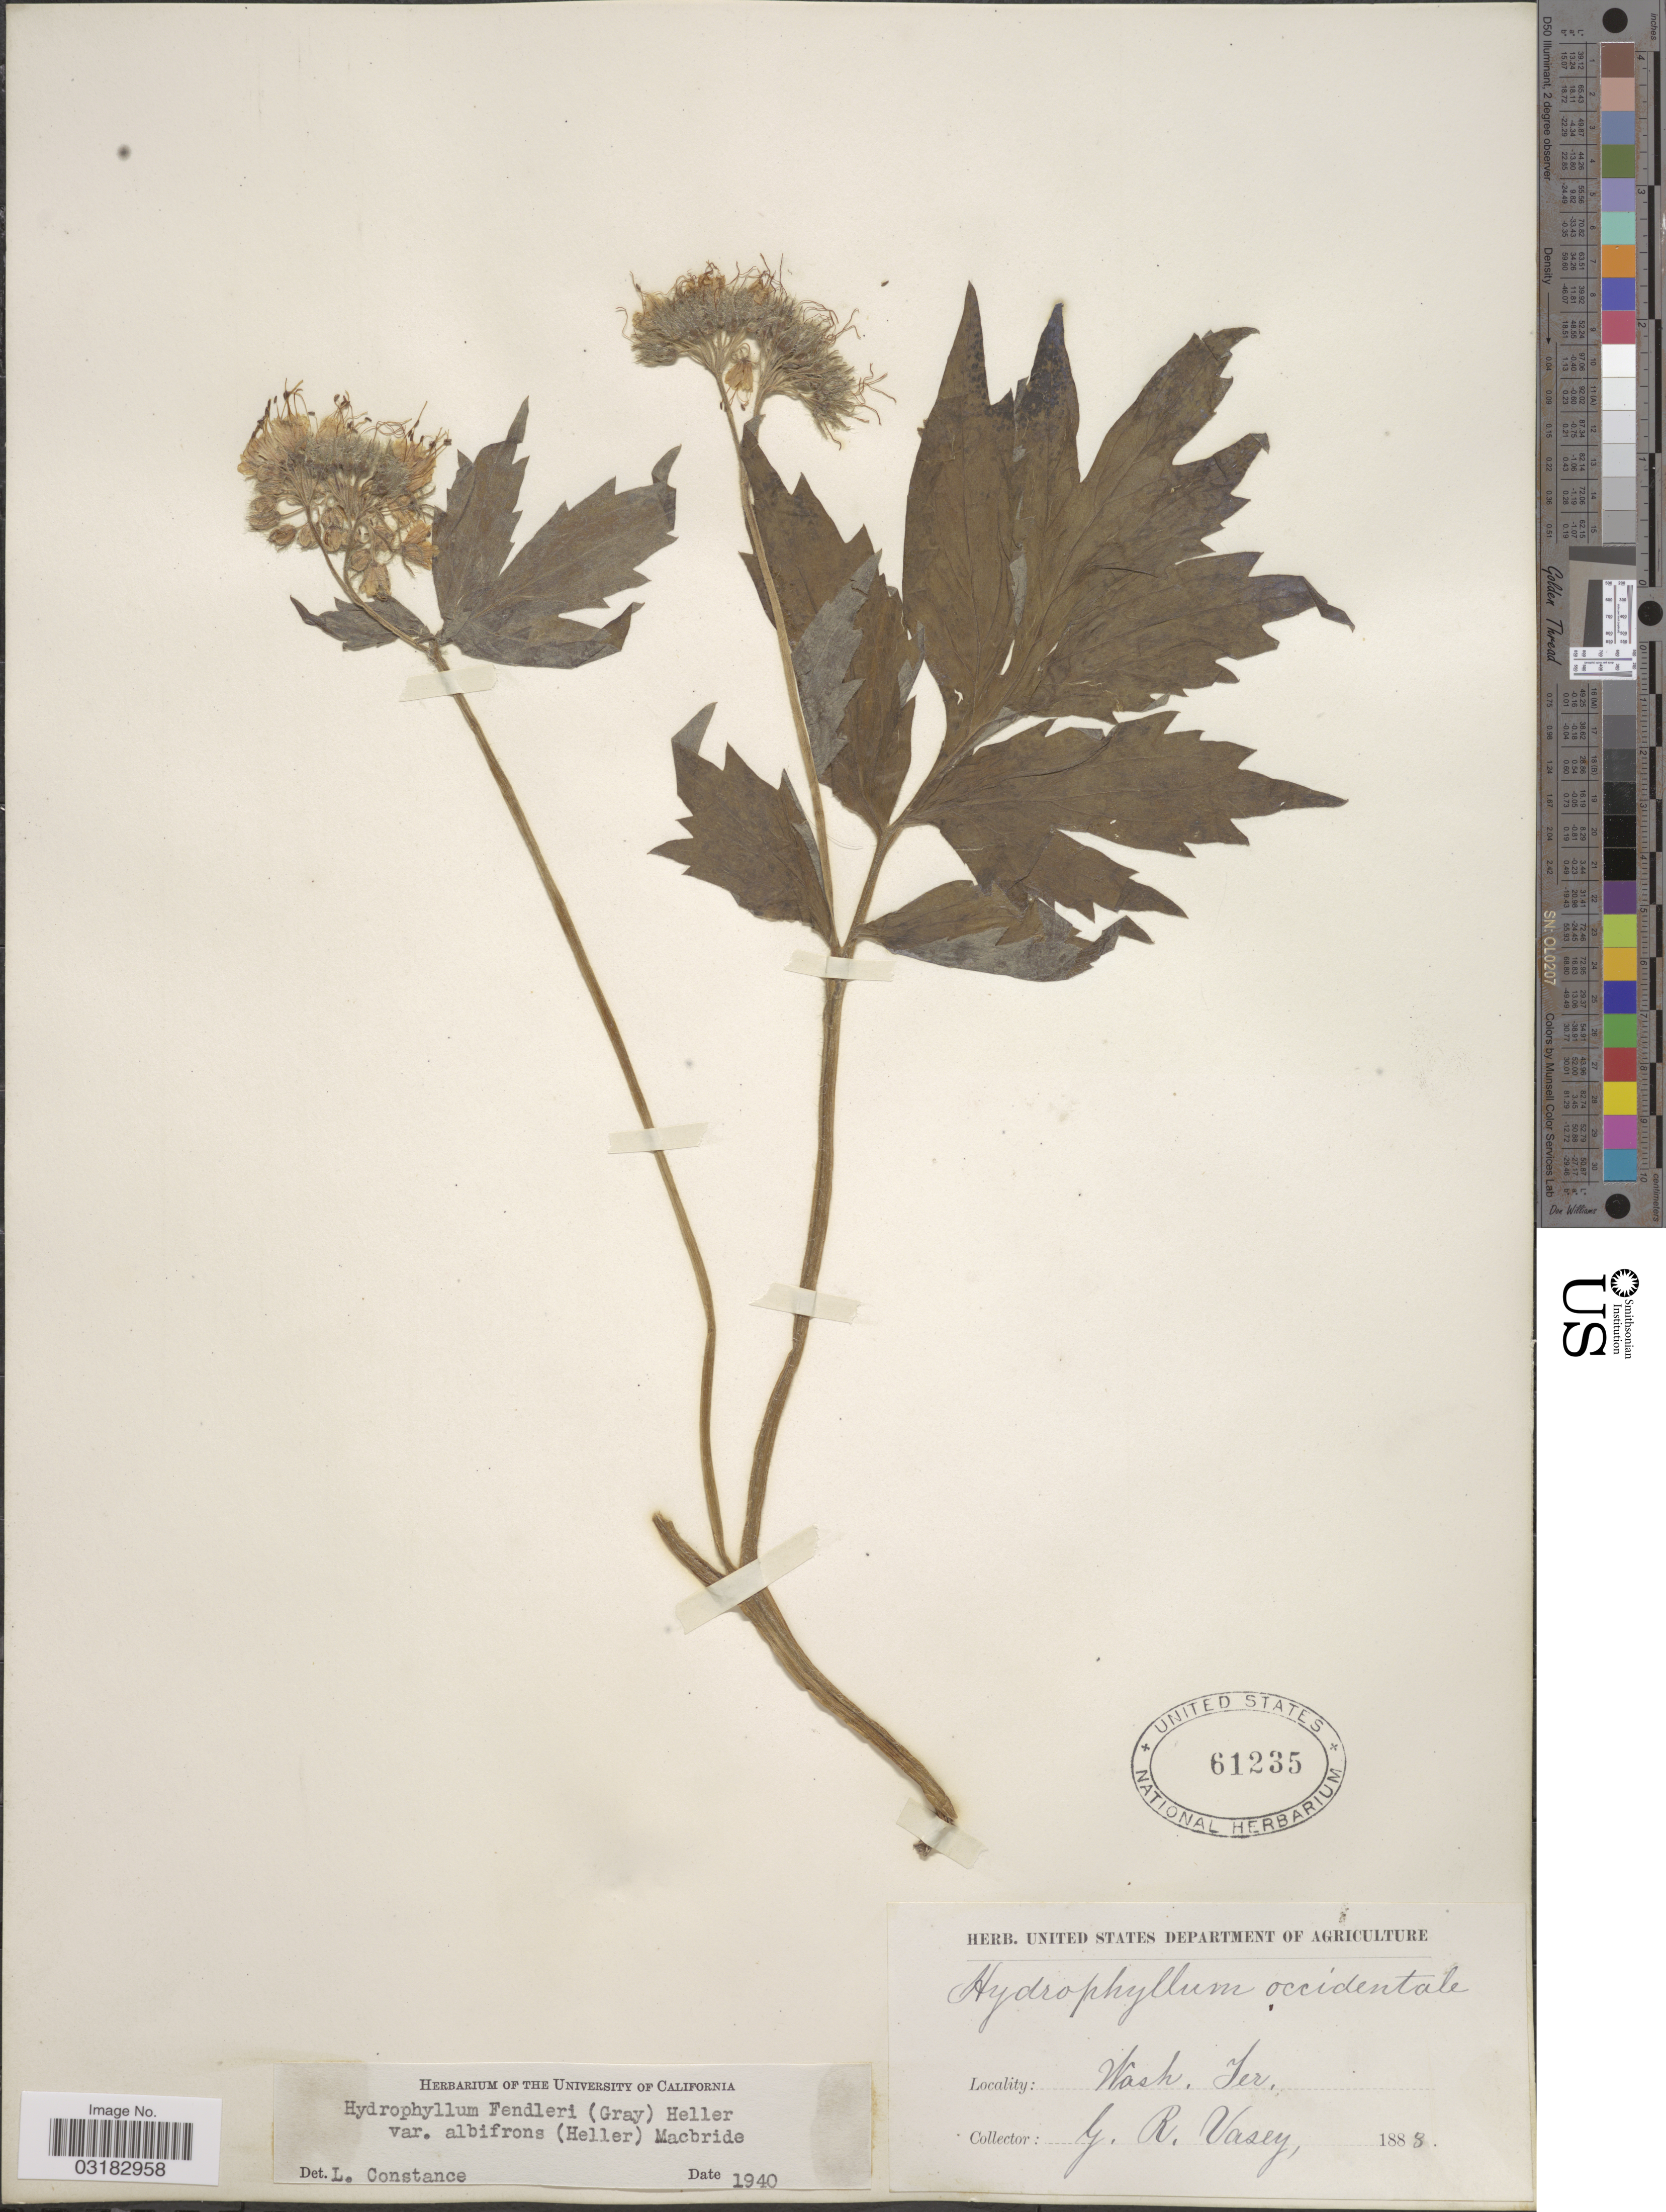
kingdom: Plantae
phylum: Tracheophyta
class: Magnoliopsida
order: Boraginales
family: Hydrophyllaceae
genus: Hydrophyllum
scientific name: Hydrophyllum fendleri var. albifrons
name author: (A. Heller) J.F. Macbr.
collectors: G. R. Vasey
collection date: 1888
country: United States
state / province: Washington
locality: Wash. Ter.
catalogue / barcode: US 61235